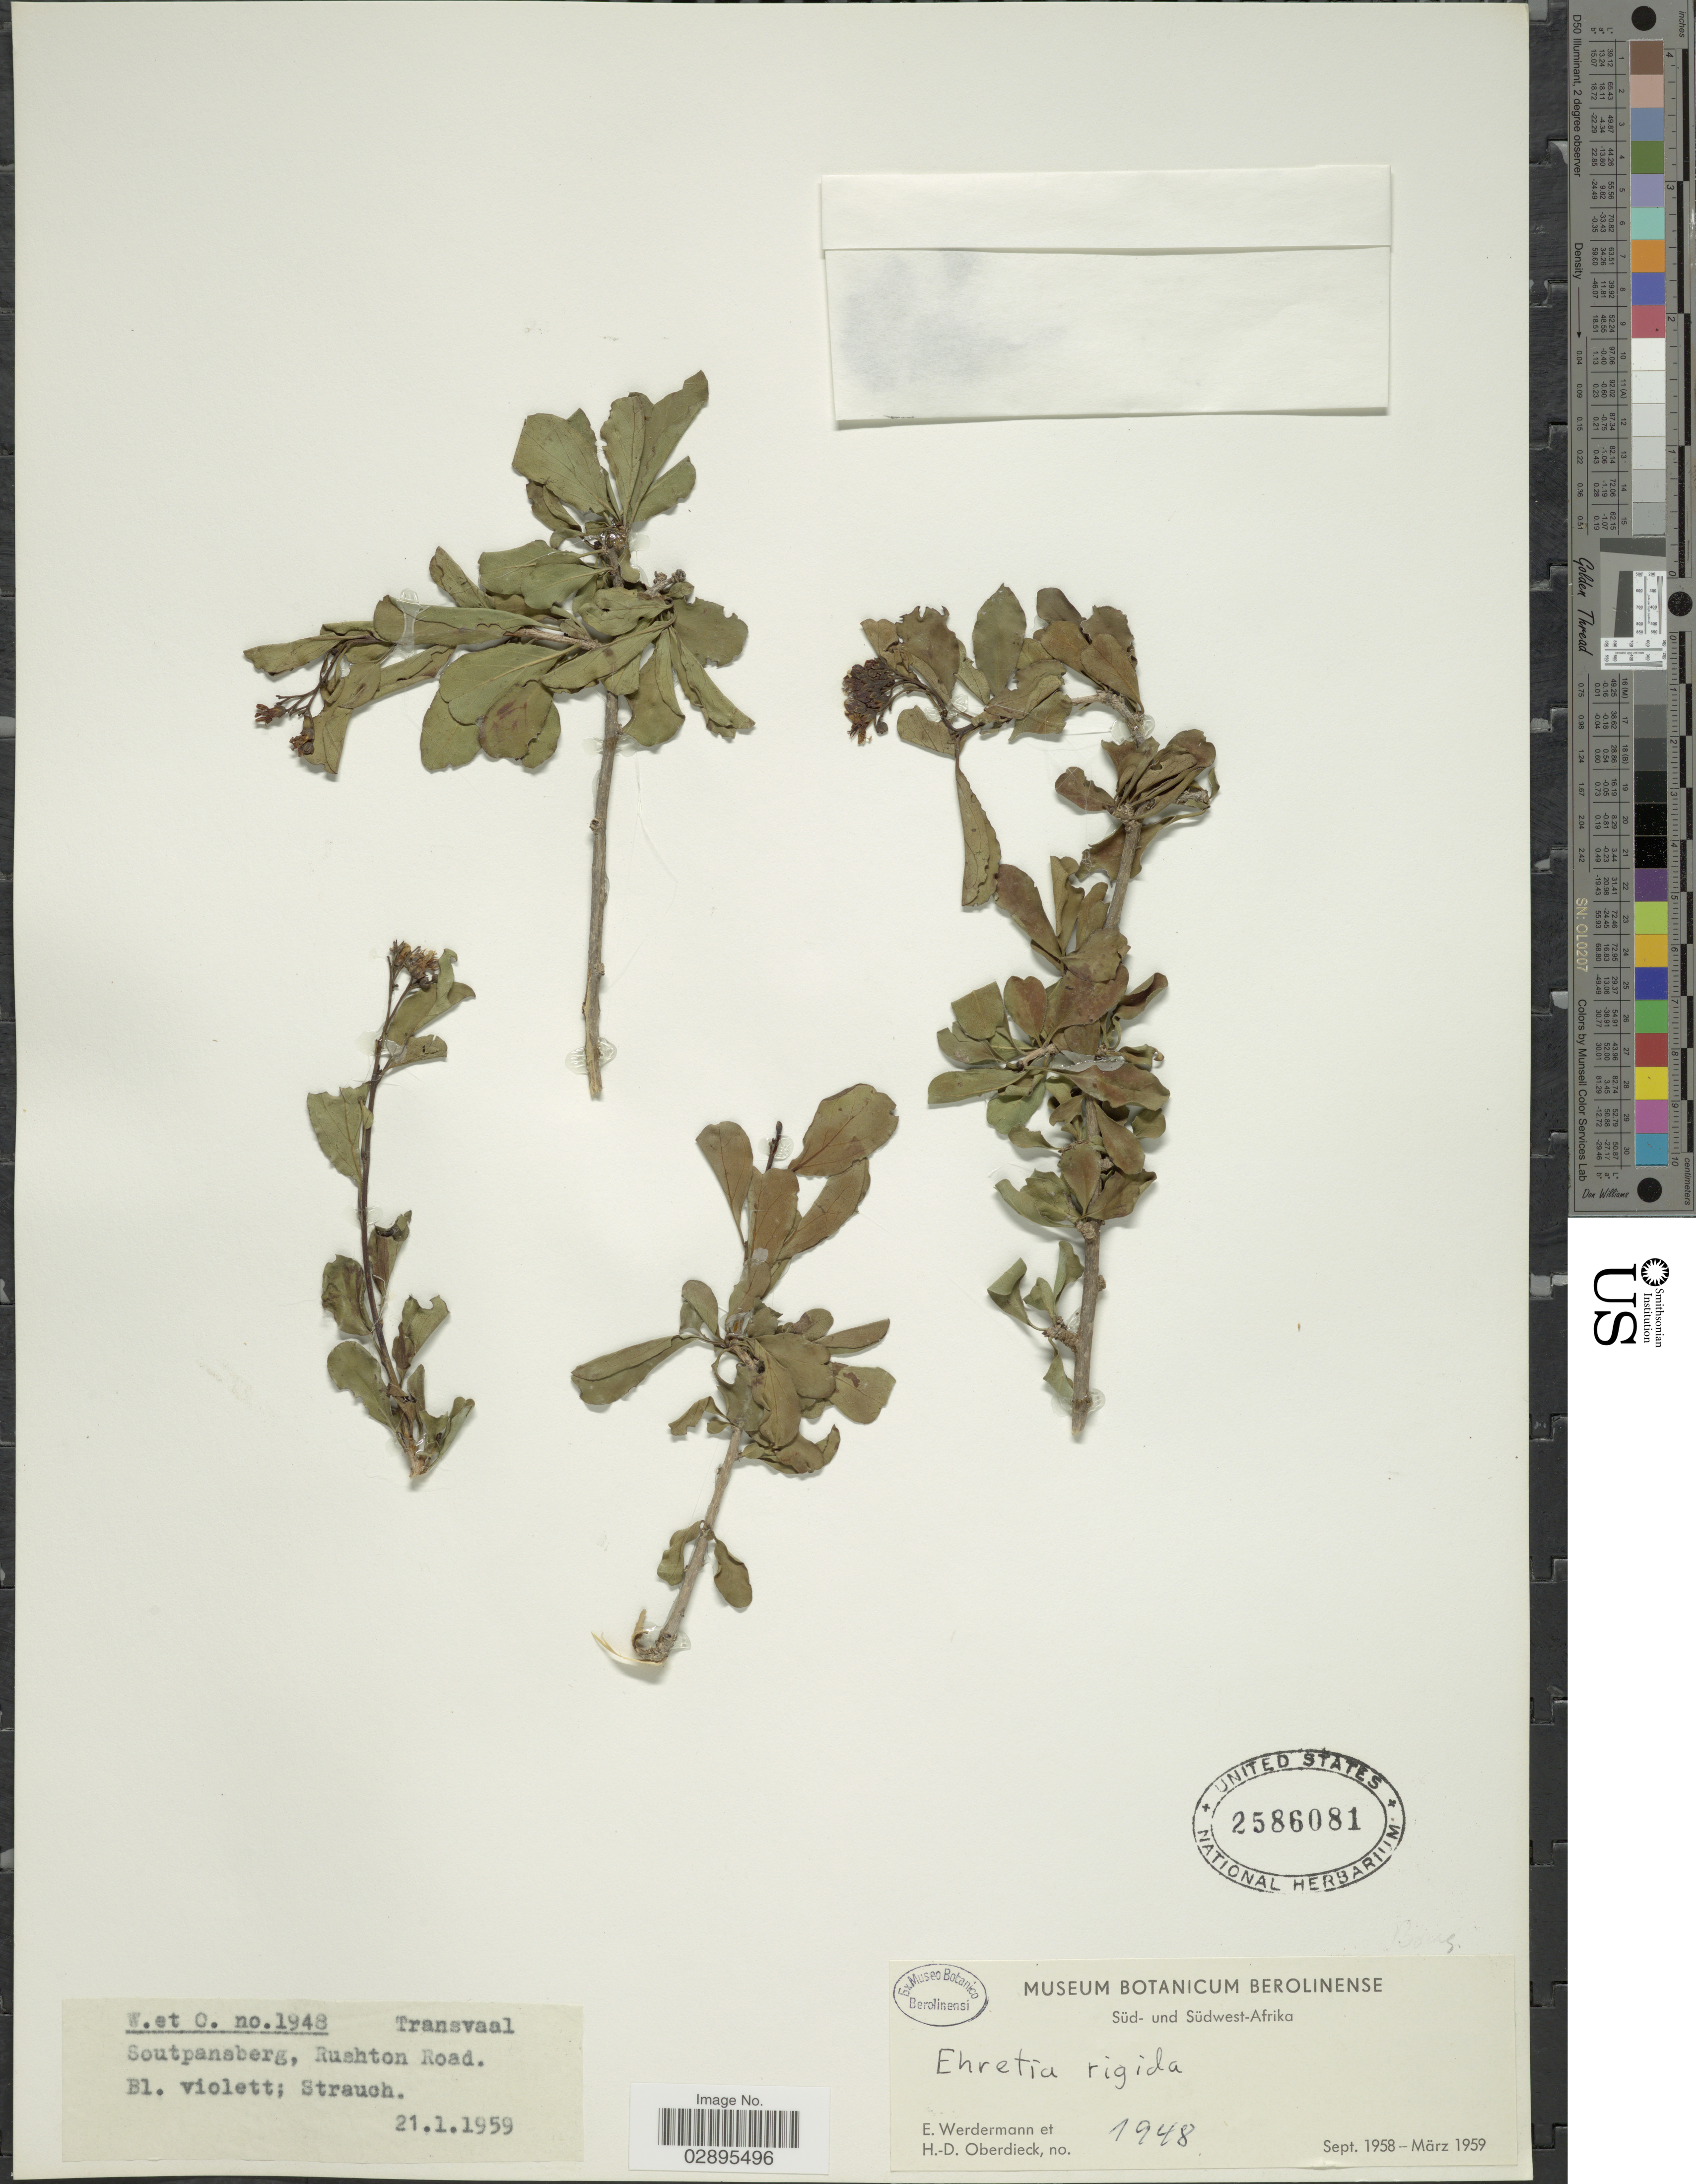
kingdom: Plantae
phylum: Tracheophyta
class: Magnoliopsida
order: Boraginales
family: Ehretiaceae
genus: Ehretia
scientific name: Ehretia rigida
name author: (Thunb.) Druce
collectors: E. Werdermann & H. Oberdieck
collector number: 1948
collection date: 1959-01-21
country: Namibia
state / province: Limpopo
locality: Süd- und Südwest-Afrika. Transvaal, Soutpansberg, Rushton Road.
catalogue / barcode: US 2586081